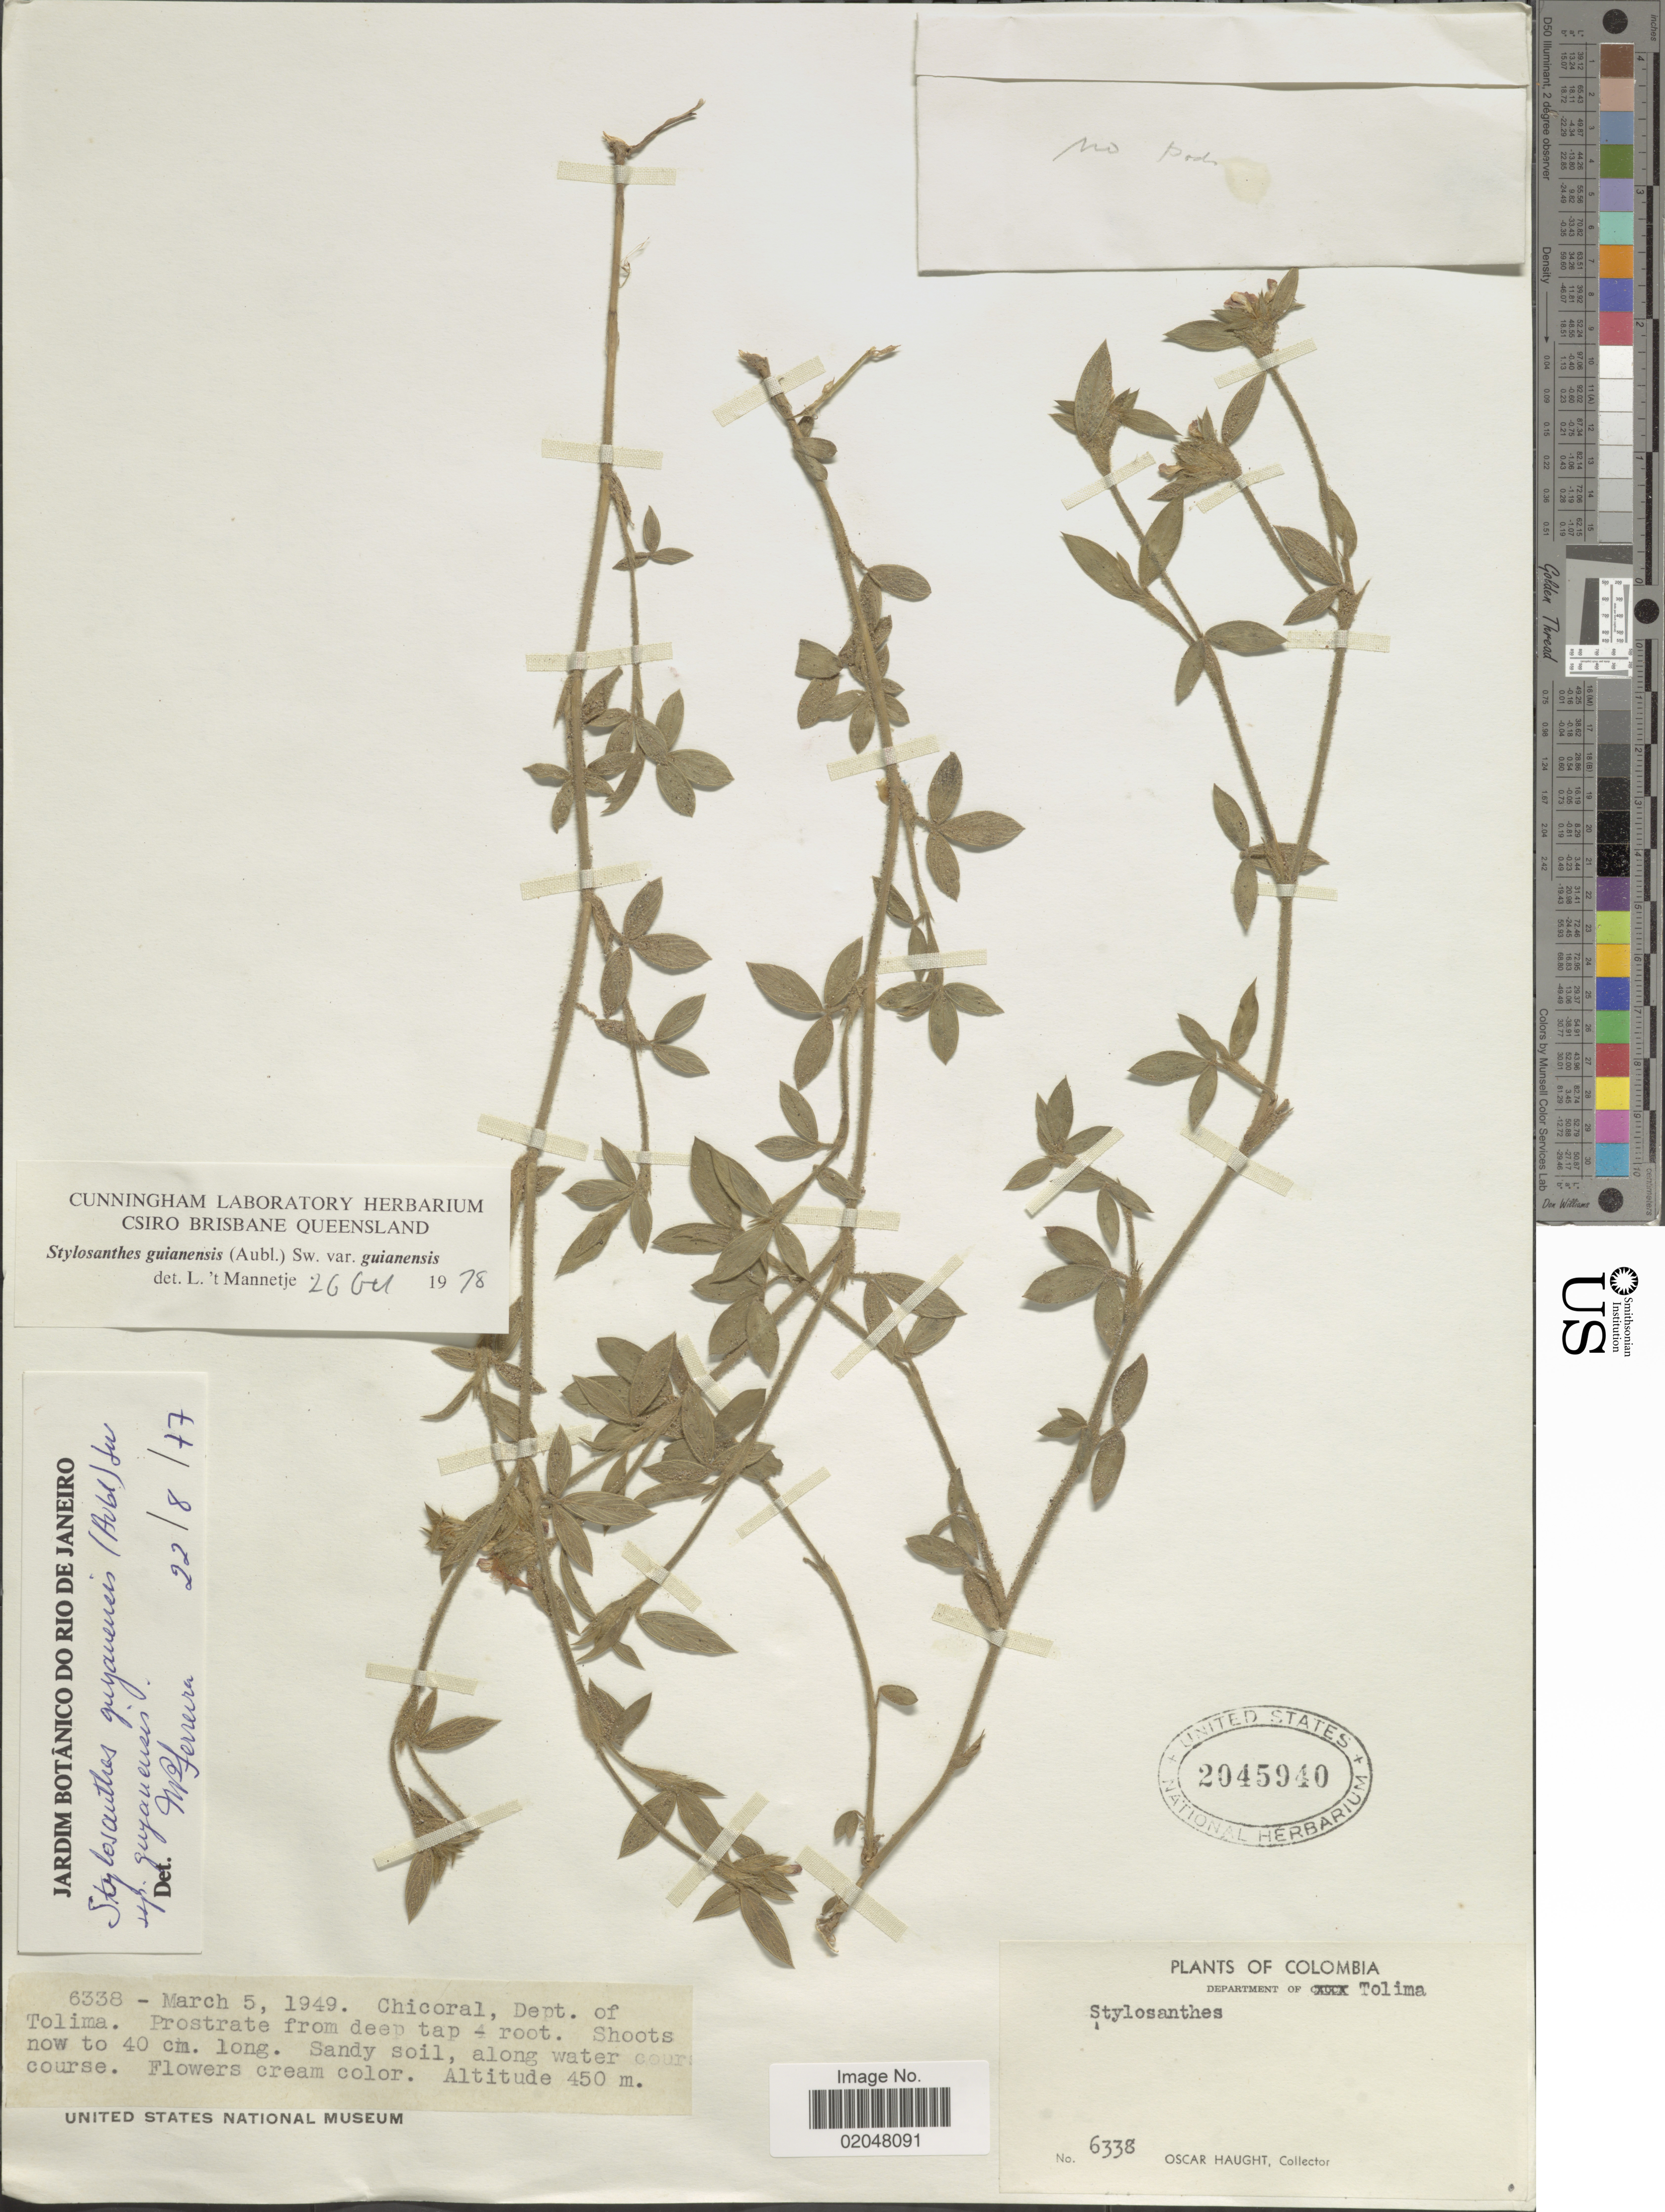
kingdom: Plantae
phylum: Tracheophyta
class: Magnoliopsida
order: Fabales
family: Fabaceae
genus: Stylosanthes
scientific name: Stylosanthes guianensis var. guianensis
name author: (Aubl.) Sw.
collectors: O. L. Haught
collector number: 6338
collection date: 1949-03-05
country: Colombia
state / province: Tolima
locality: Chicoral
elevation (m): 450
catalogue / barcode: US 2045940